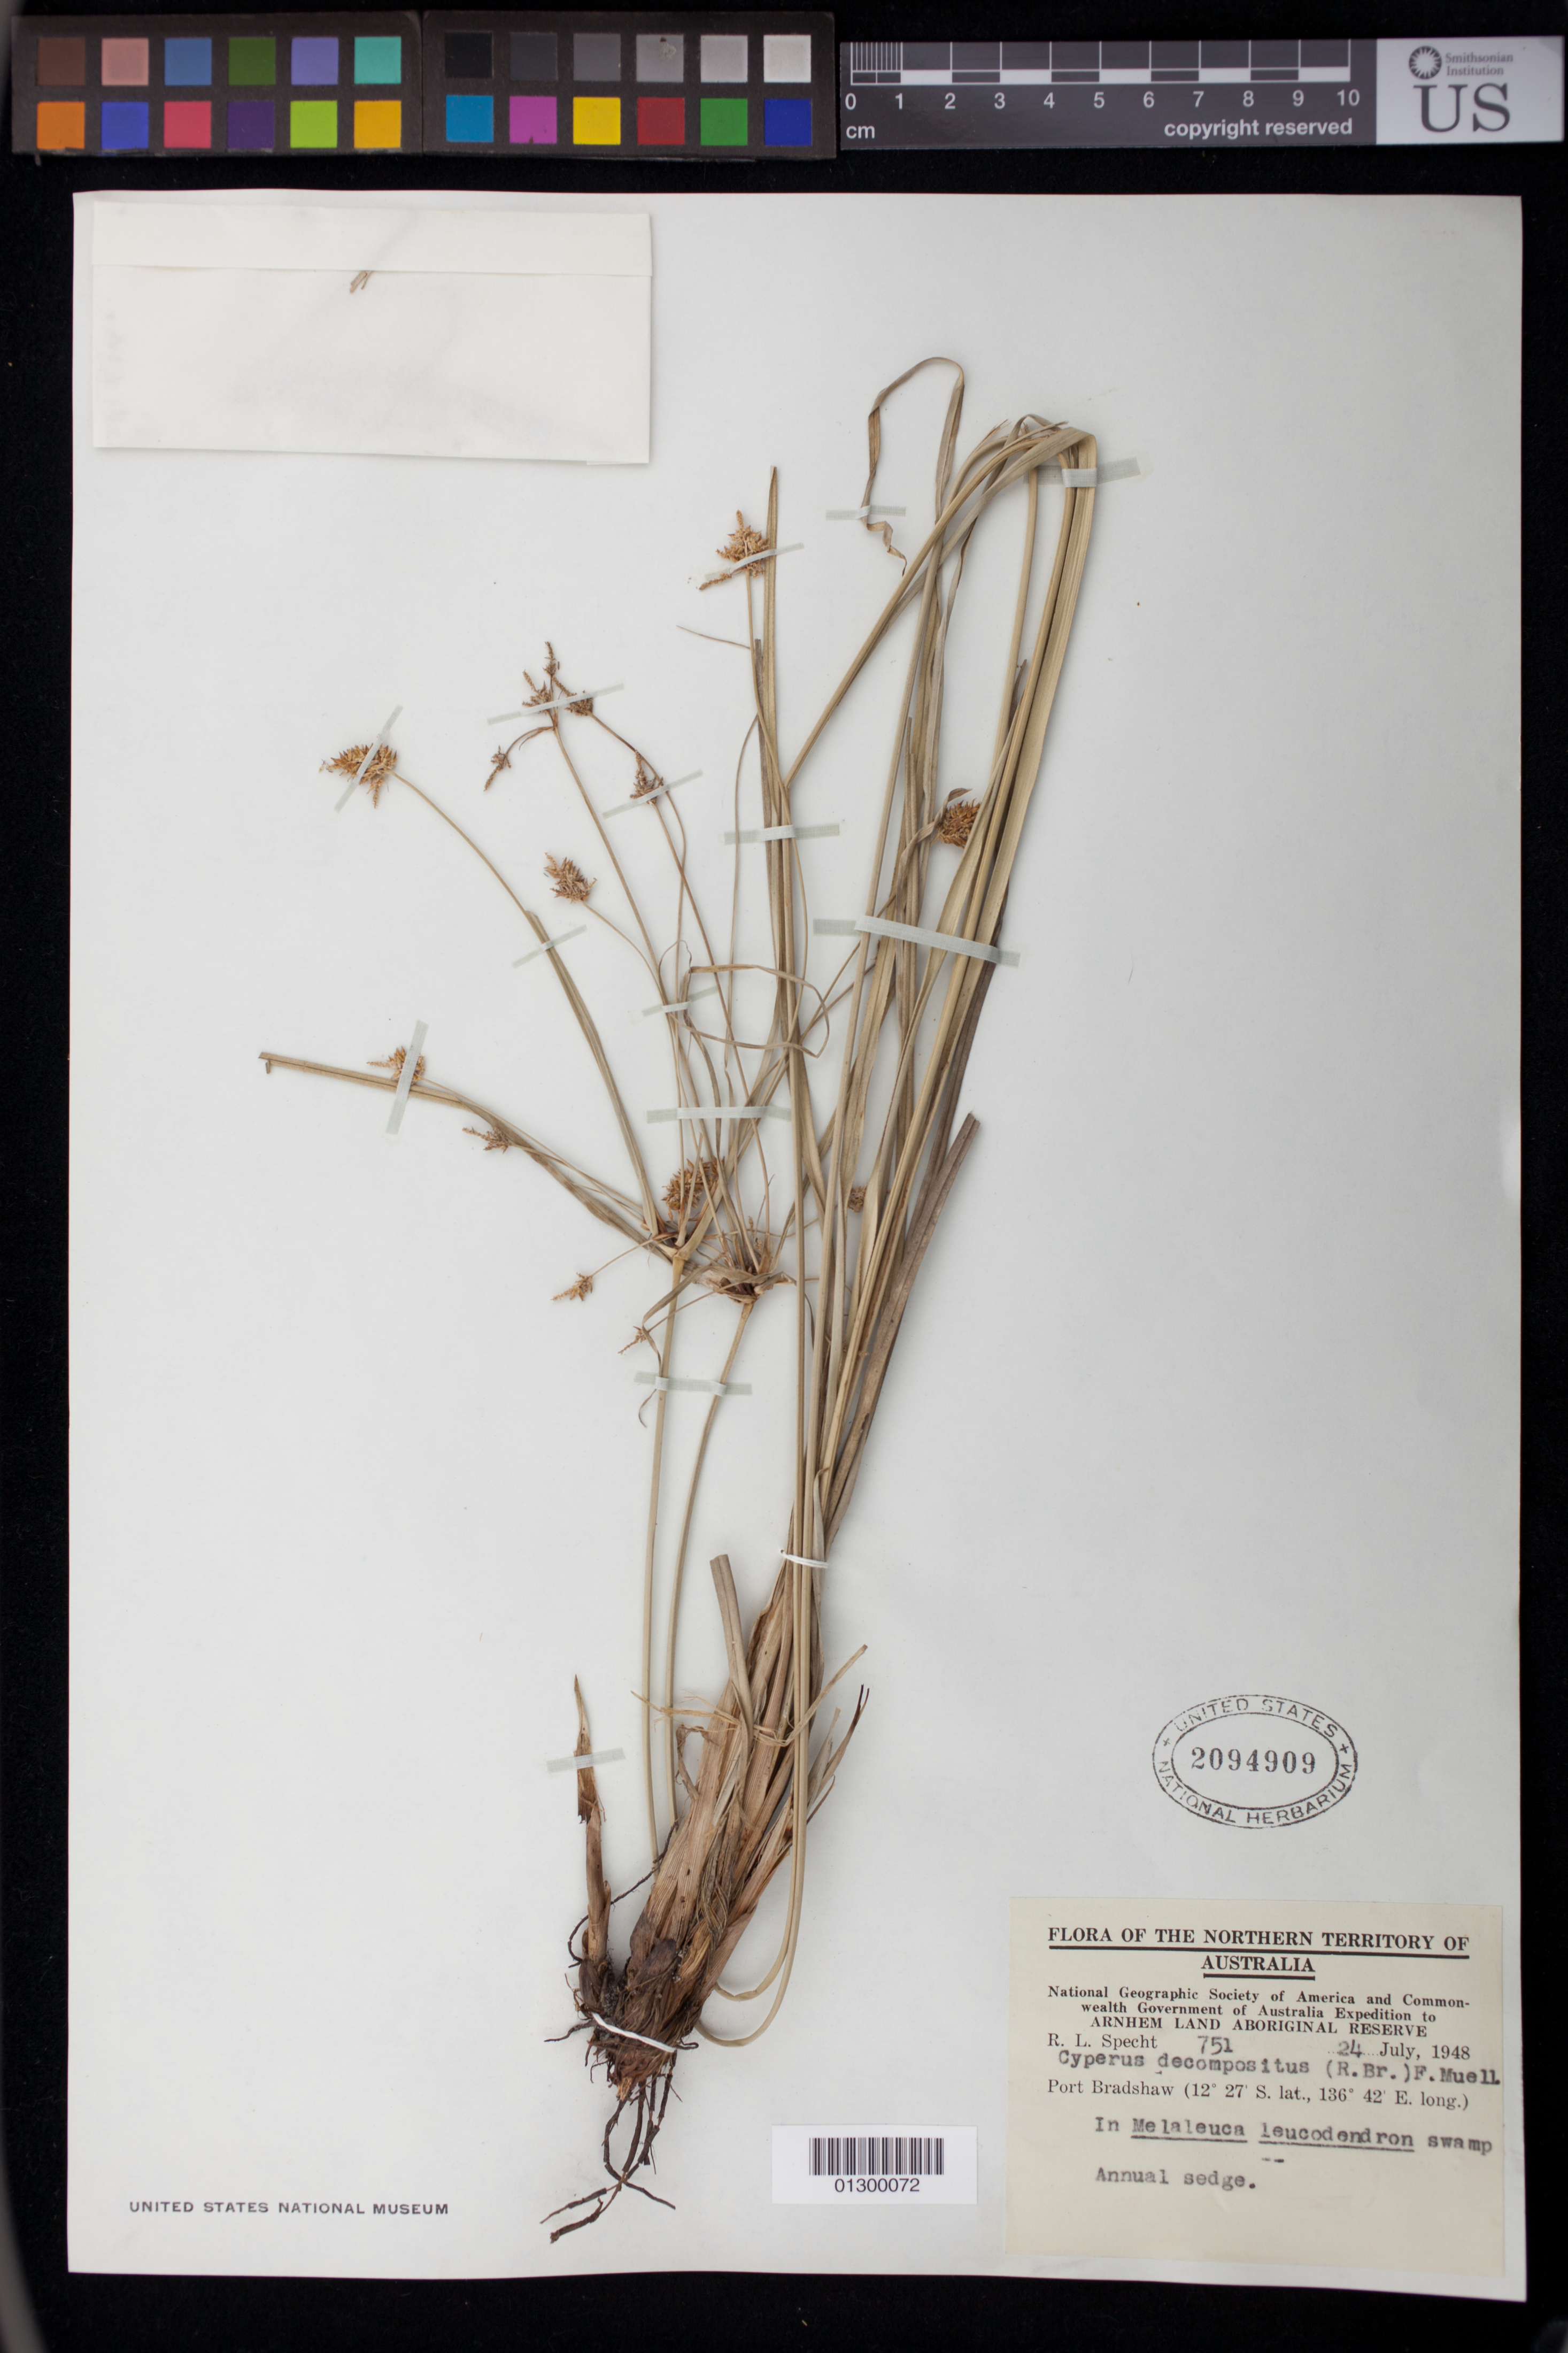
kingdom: Plantae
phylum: Tracheophyta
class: Liliopsida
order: Poales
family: Cyperaceae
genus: Cyperus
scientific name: Cyperus decompositus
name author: (R. Br.) F. Muell.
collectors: R. L. Specht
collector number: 751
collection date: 1948-07-24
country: Australia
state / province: Northern Territory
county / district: East Arnhem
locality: Port Bradshaw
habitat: In Melaleuca leucodendron swamp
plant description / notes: Annual sedge.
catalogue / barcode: US 2094909